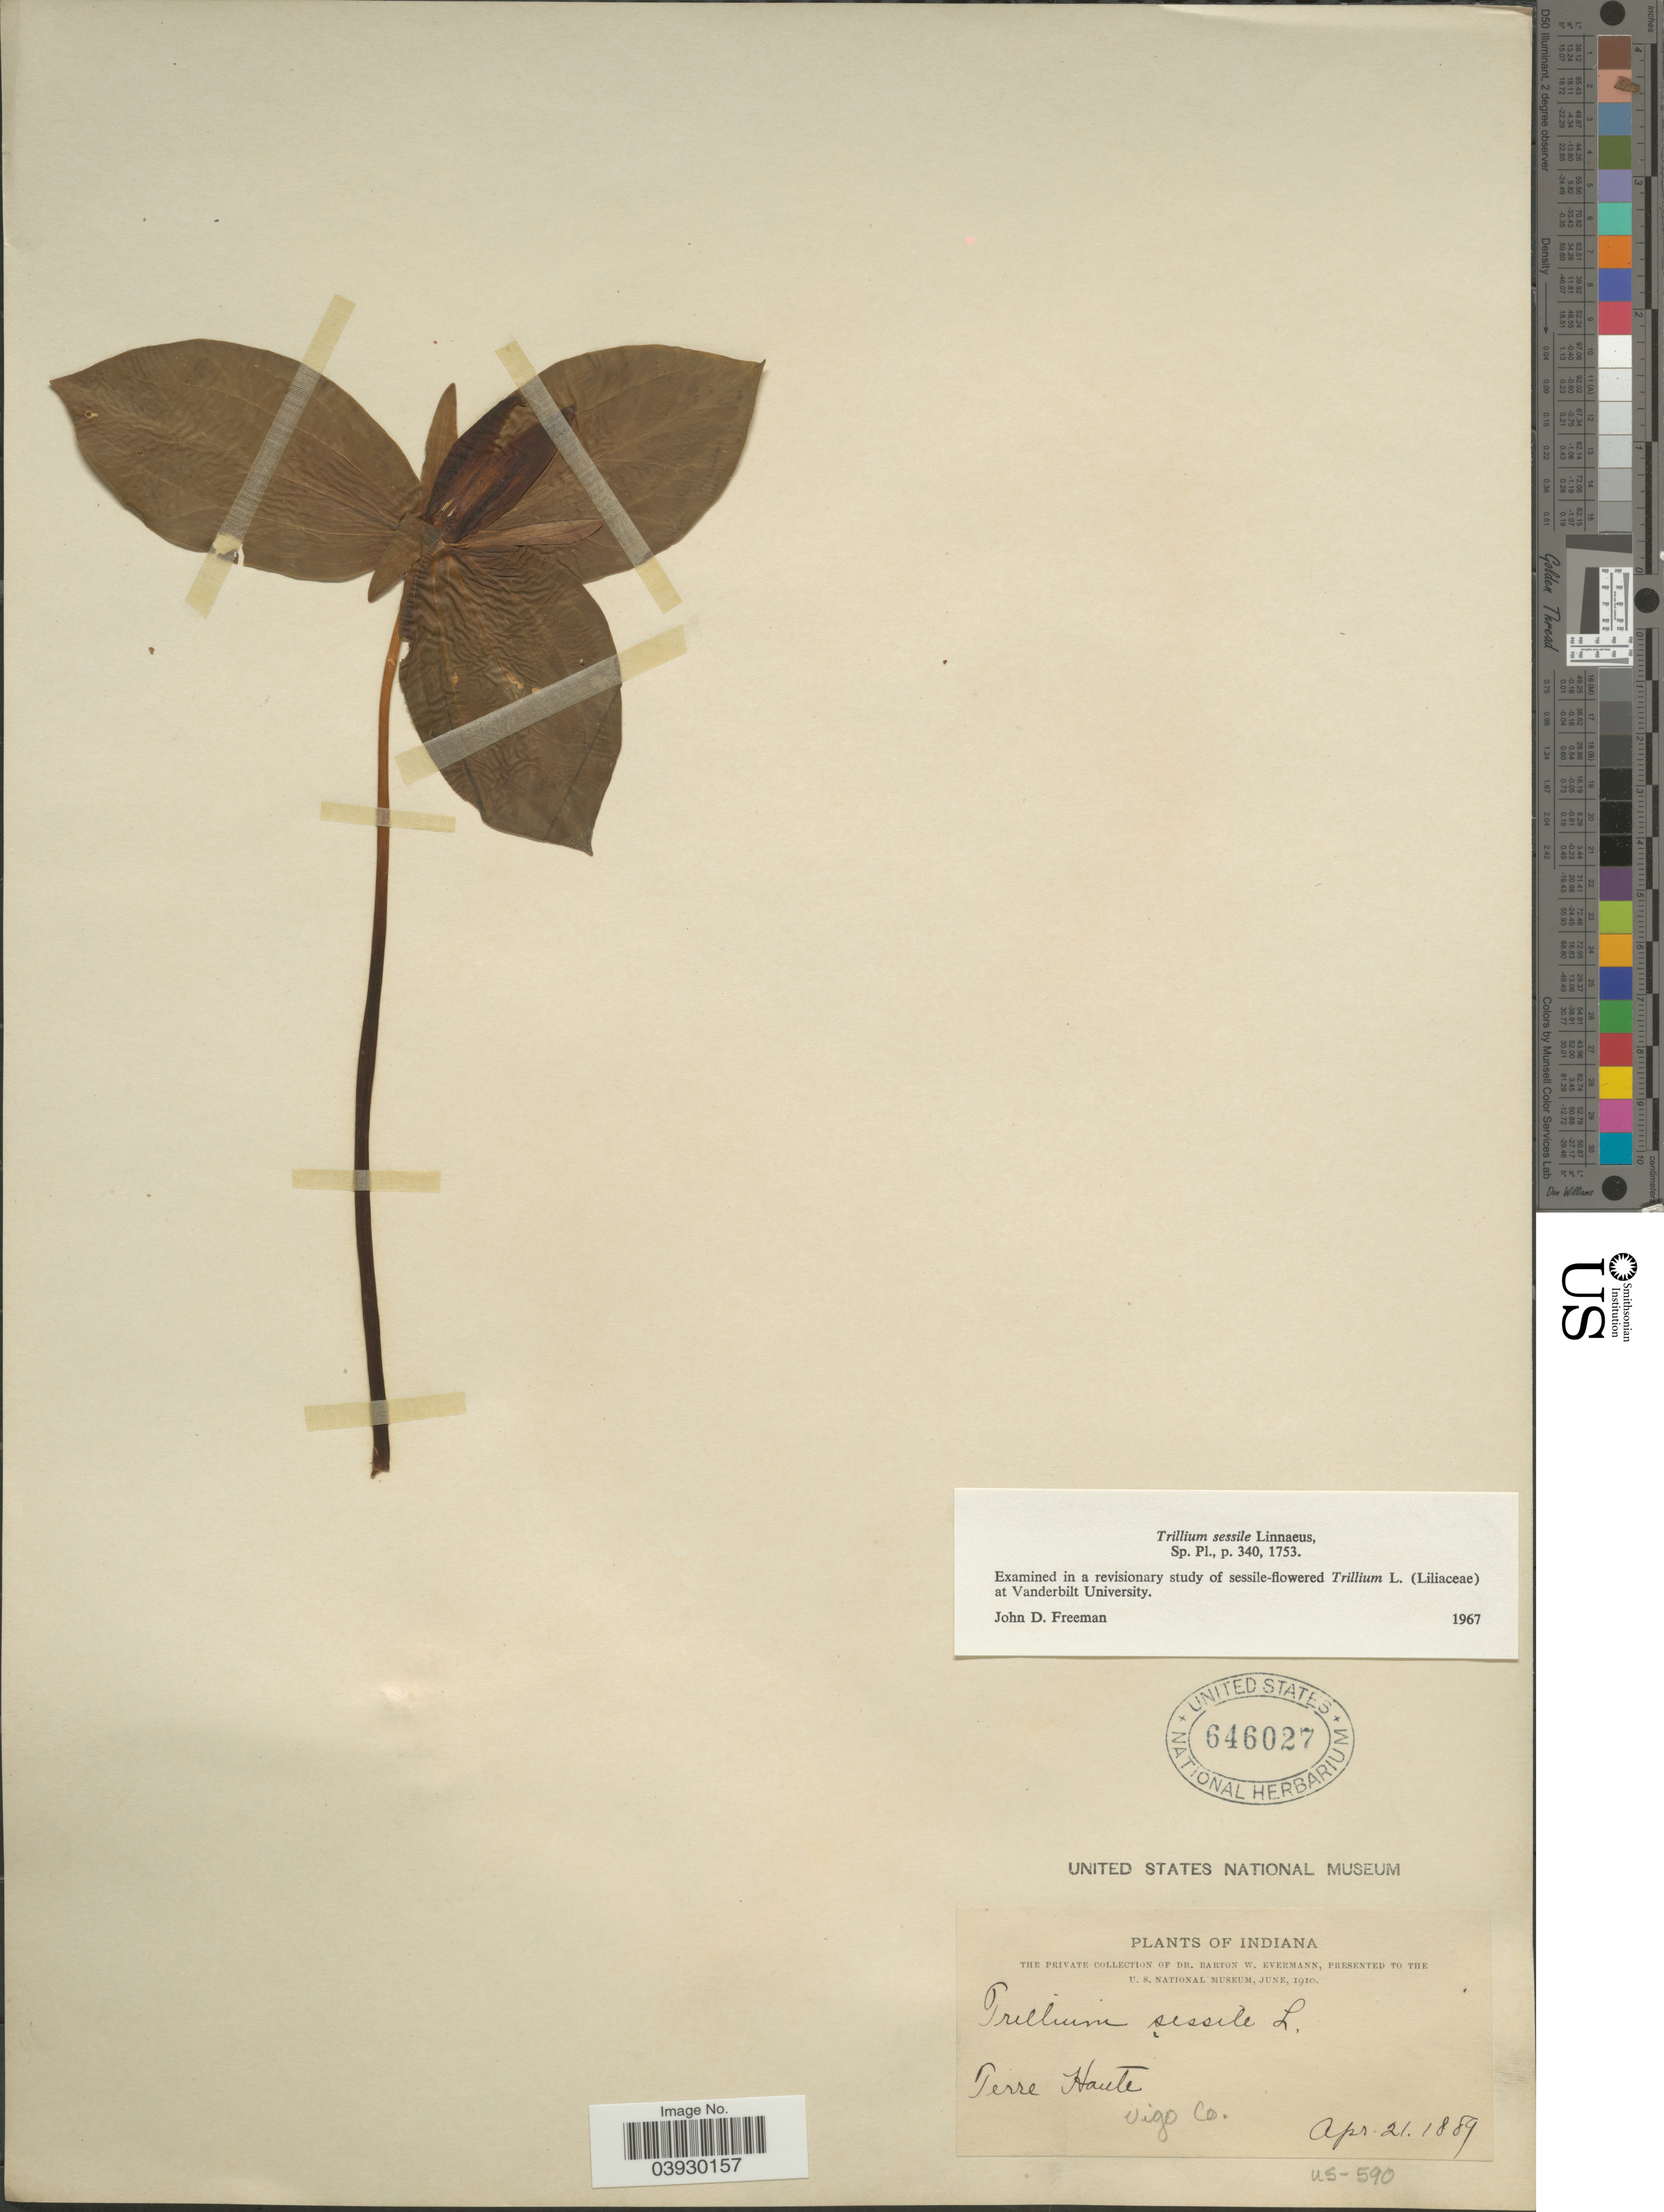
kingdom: Plantae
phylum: Tracheophyta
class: Liliopsida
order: Liliales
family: Melanthiaceae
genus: Trillium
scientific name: Trillium sessile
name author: L.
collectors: B. W. Evermann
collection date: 1889-04-21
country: United States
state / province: Indiana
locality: Terre Haute. Vigo Co.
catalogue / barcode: US 646027